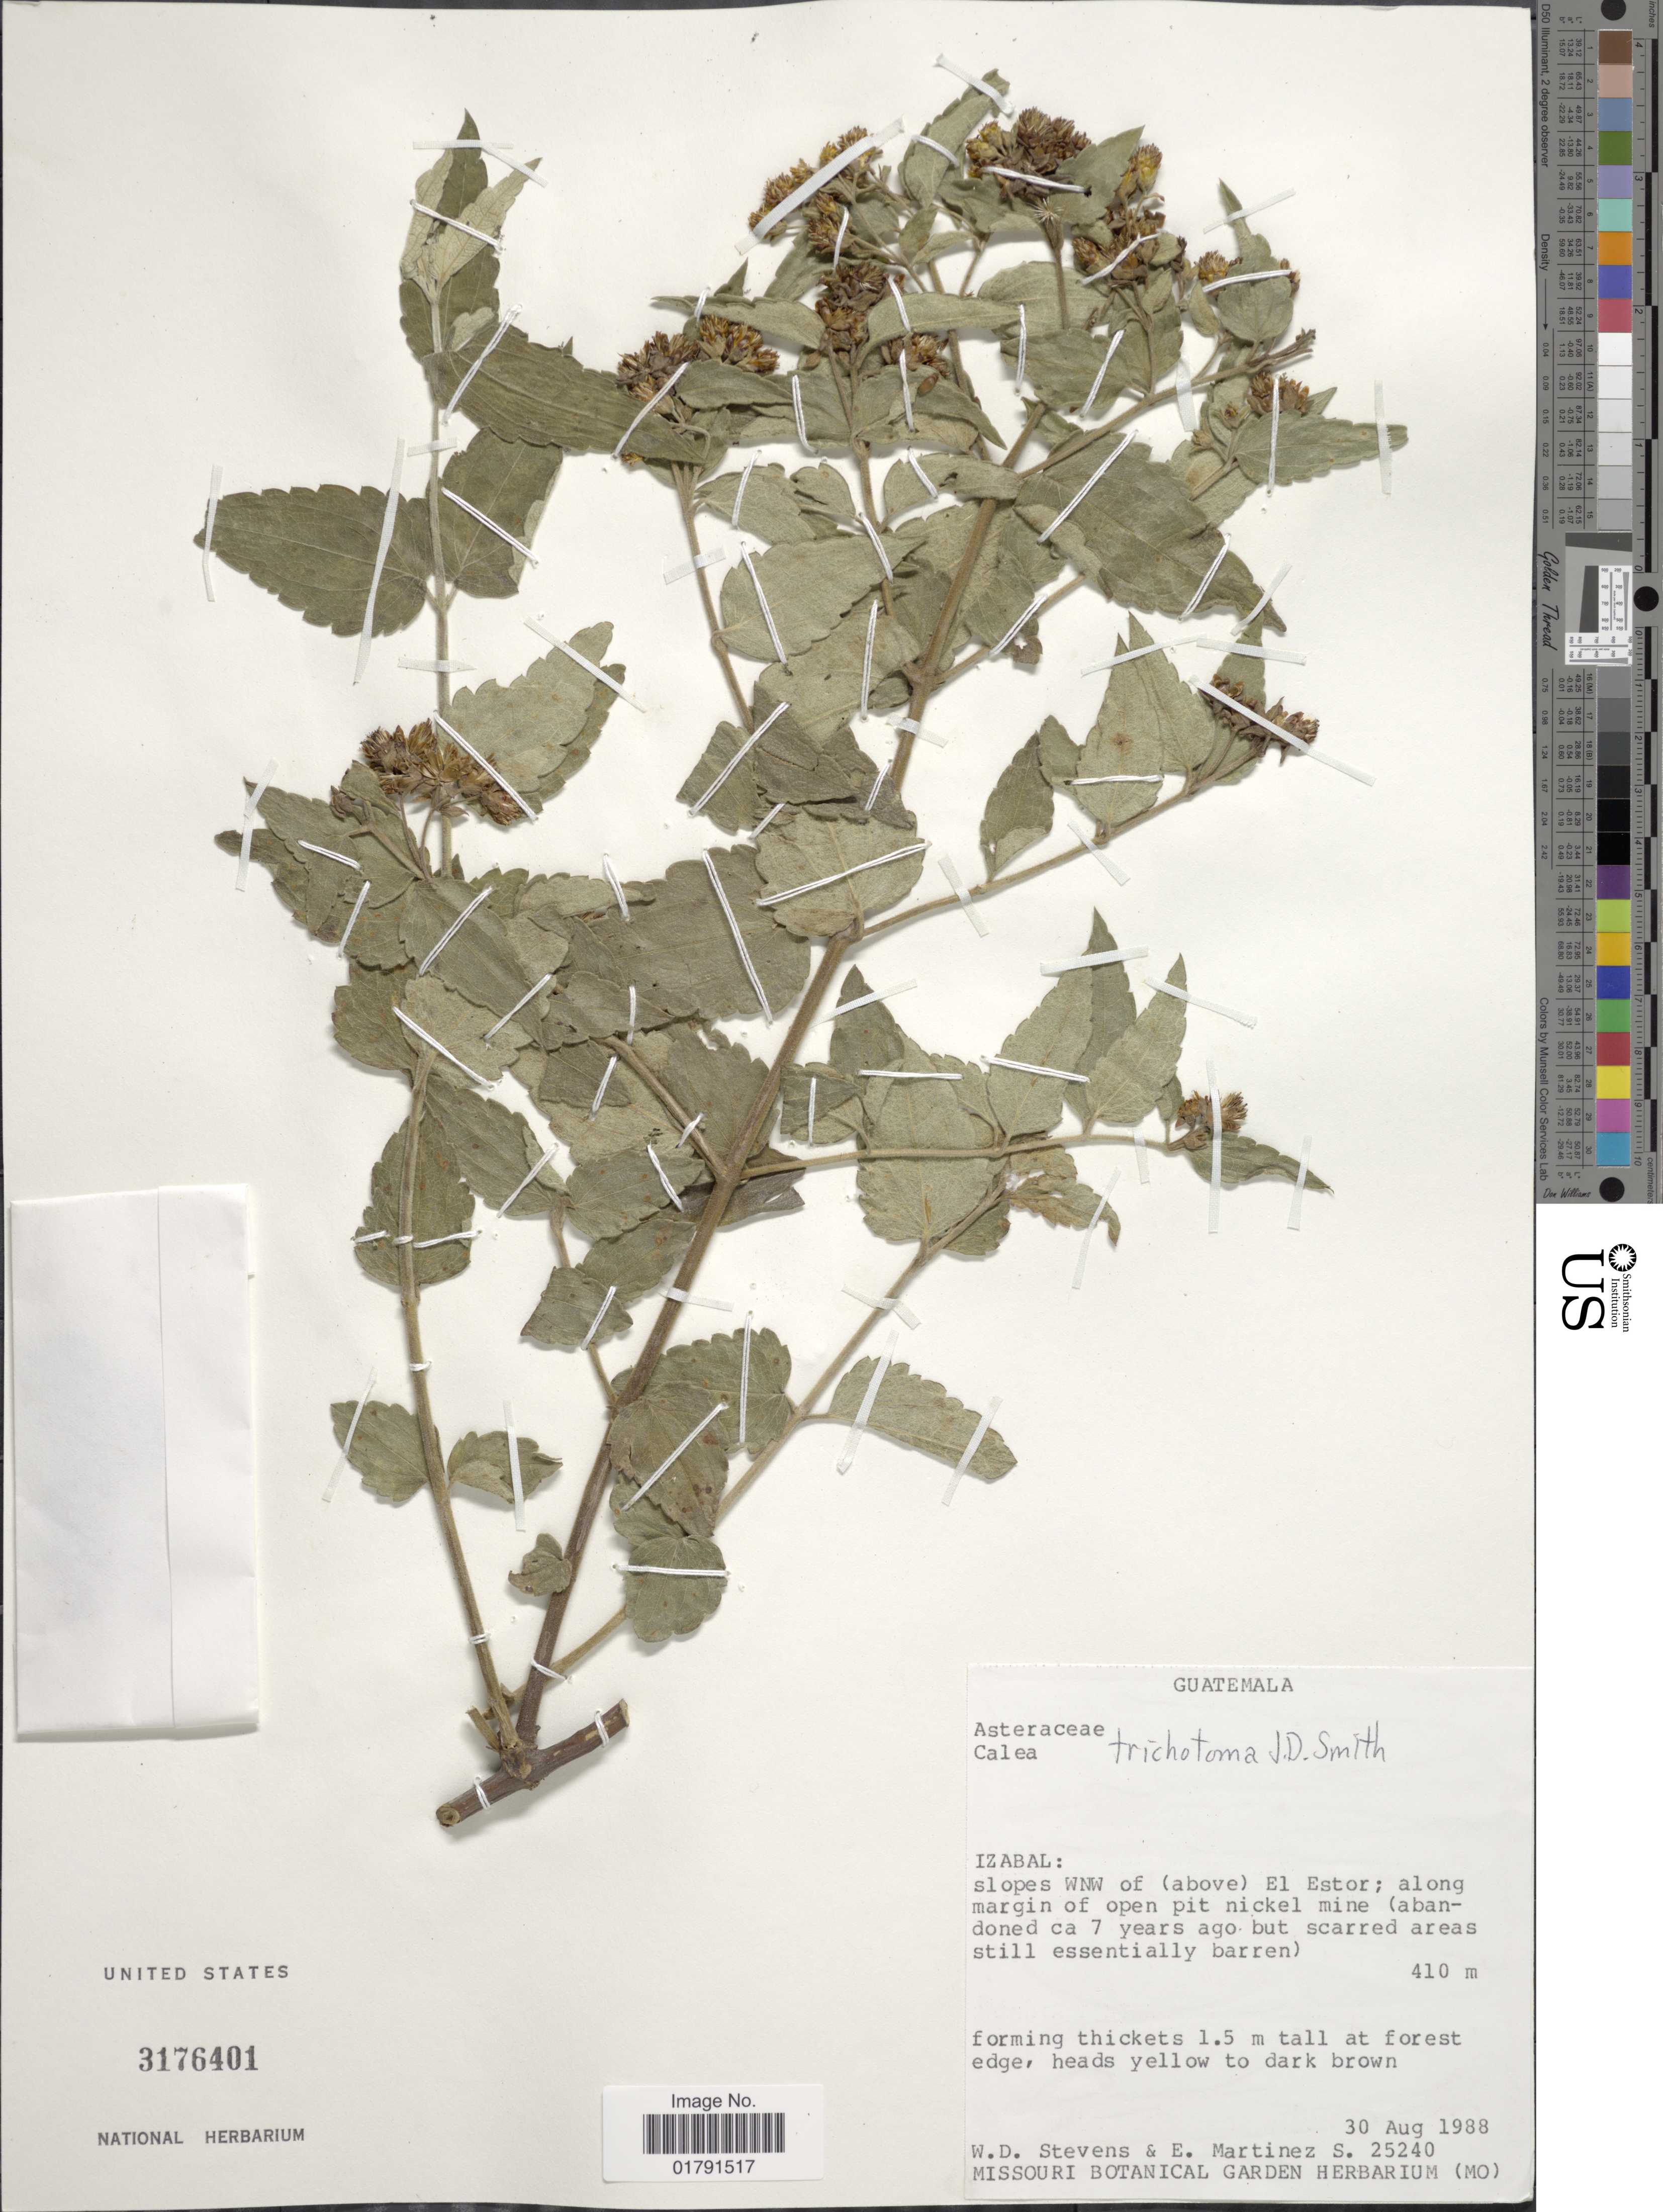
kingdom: Plantae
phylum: Tracheophyta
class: Magnoliopsida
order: Asterales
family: Asteraceae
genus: Calea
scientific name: Calea trichotoma var. trichotoma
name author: Donn. Sm.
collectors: W. D. Stevens & E. M. Martínez S.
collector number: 25240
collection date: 1988-08-30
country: Guatemala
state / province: Izabal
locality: Slopes WNW of (above) El Estor, along margin of open pit nickel mine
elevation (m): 410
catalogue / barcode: US 3176401